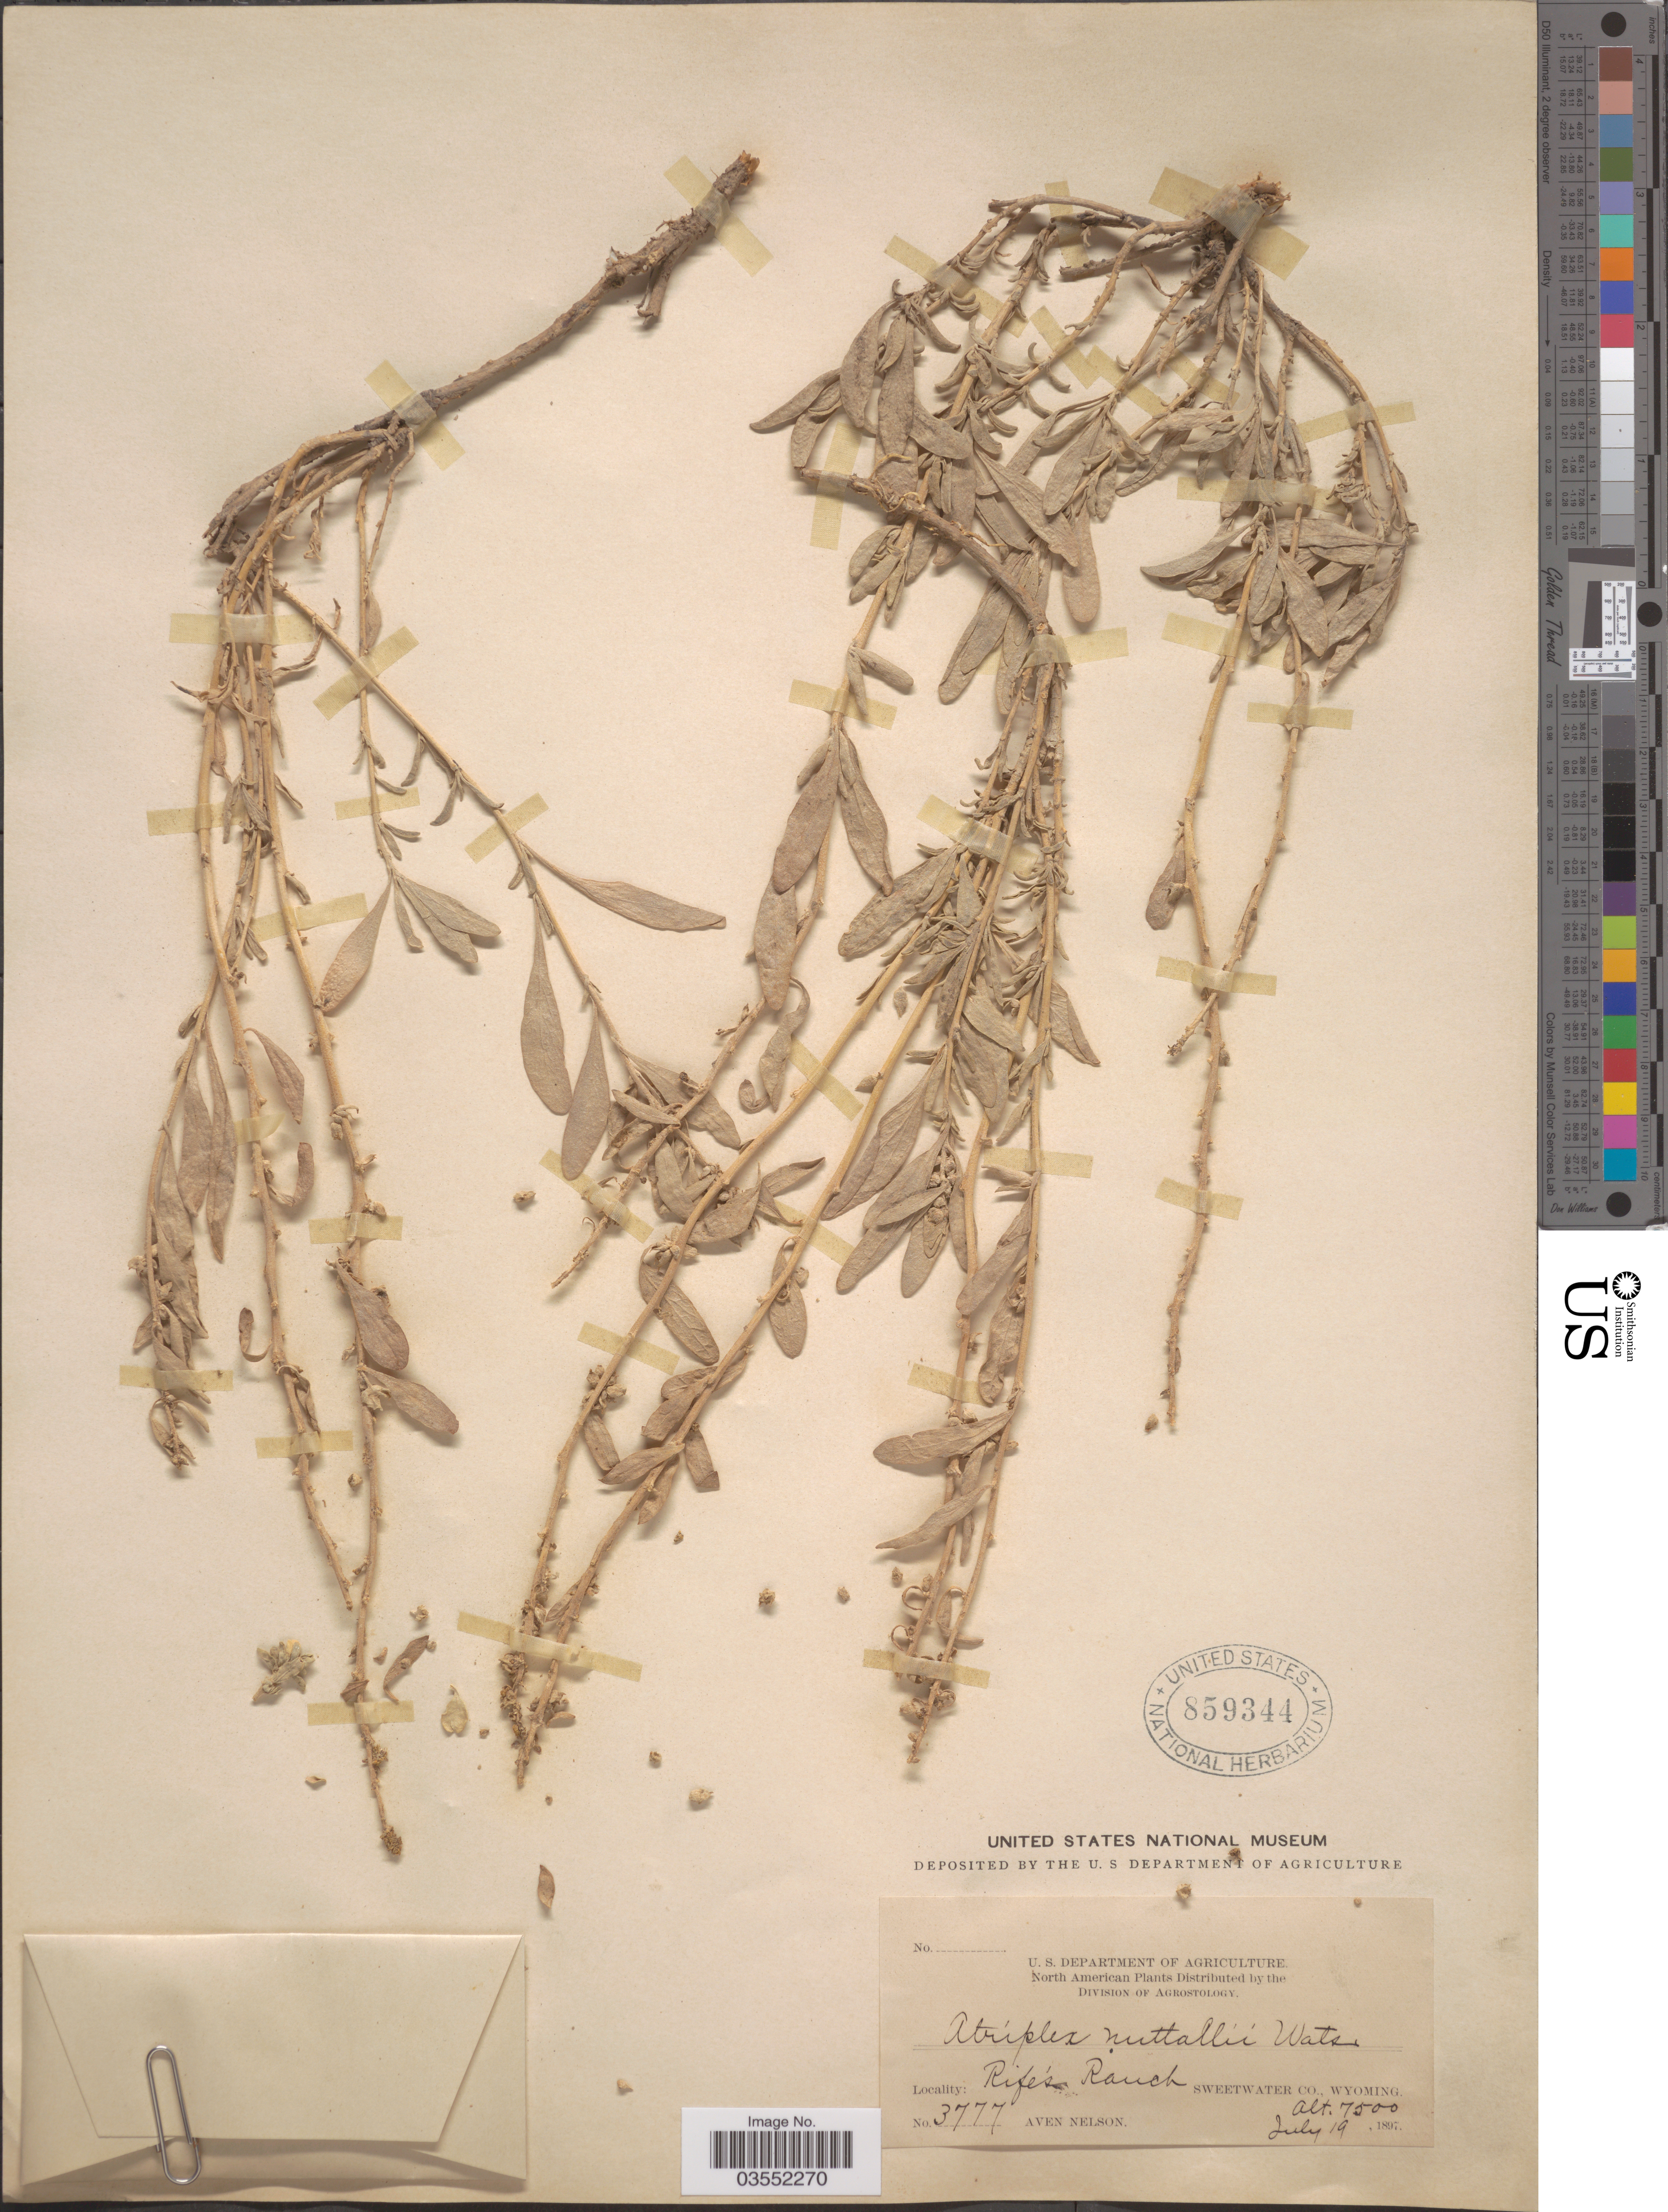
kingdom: Plantae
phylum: Tracheophyta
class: Magnoliopsida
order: Caryophyllales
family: Amaranthaceae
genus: Atriplex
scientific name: Atriplex nuttallii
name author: S. Watson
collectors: A. Nelson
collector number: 3777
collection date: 1897-07-19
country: United States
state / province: Wyoming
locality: Rife's Ranch, Sweetwater Co.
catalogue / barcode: US 859344